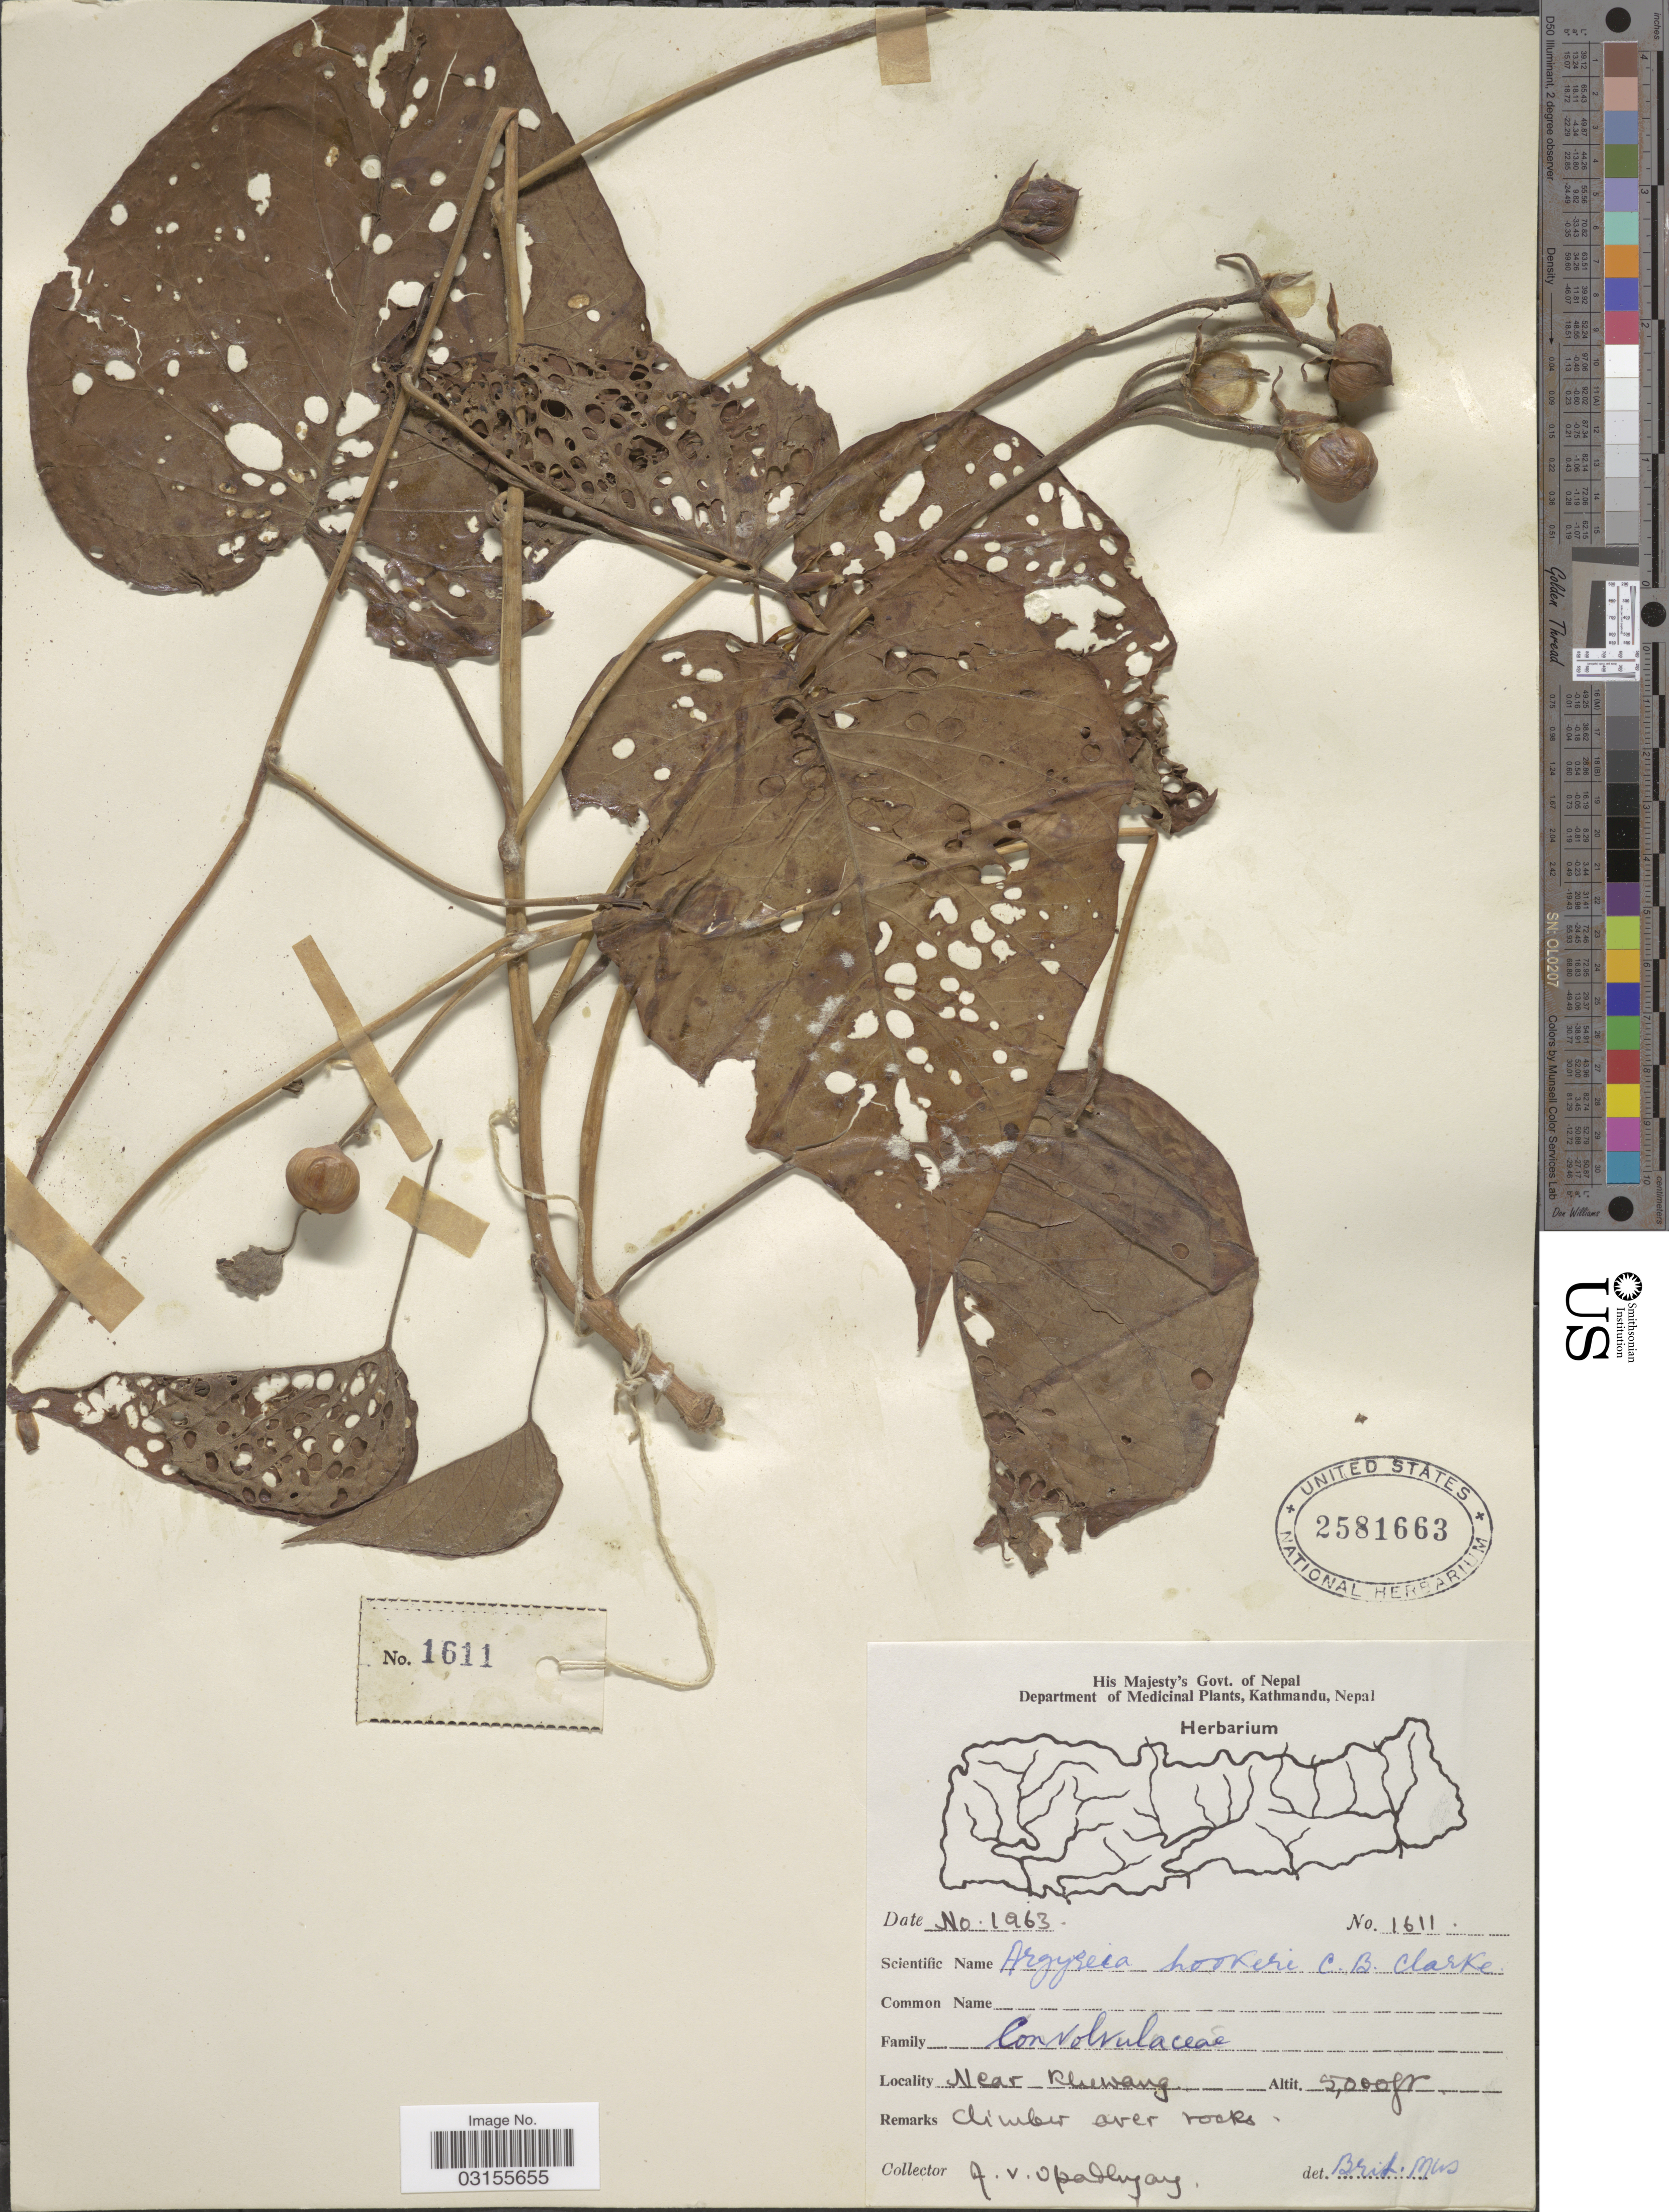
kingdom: Plantae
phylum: Tracheophyta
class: Magnoliopsida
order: Solanales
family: Convolvulaceae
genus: Argyreia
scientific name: Argyreia hookeri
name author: T. Cooke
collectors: A. V. Upadhyay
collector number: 1911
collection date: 1963-11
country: Nepal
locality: Near Khewang.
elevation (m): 1524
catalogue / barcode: US 2581663